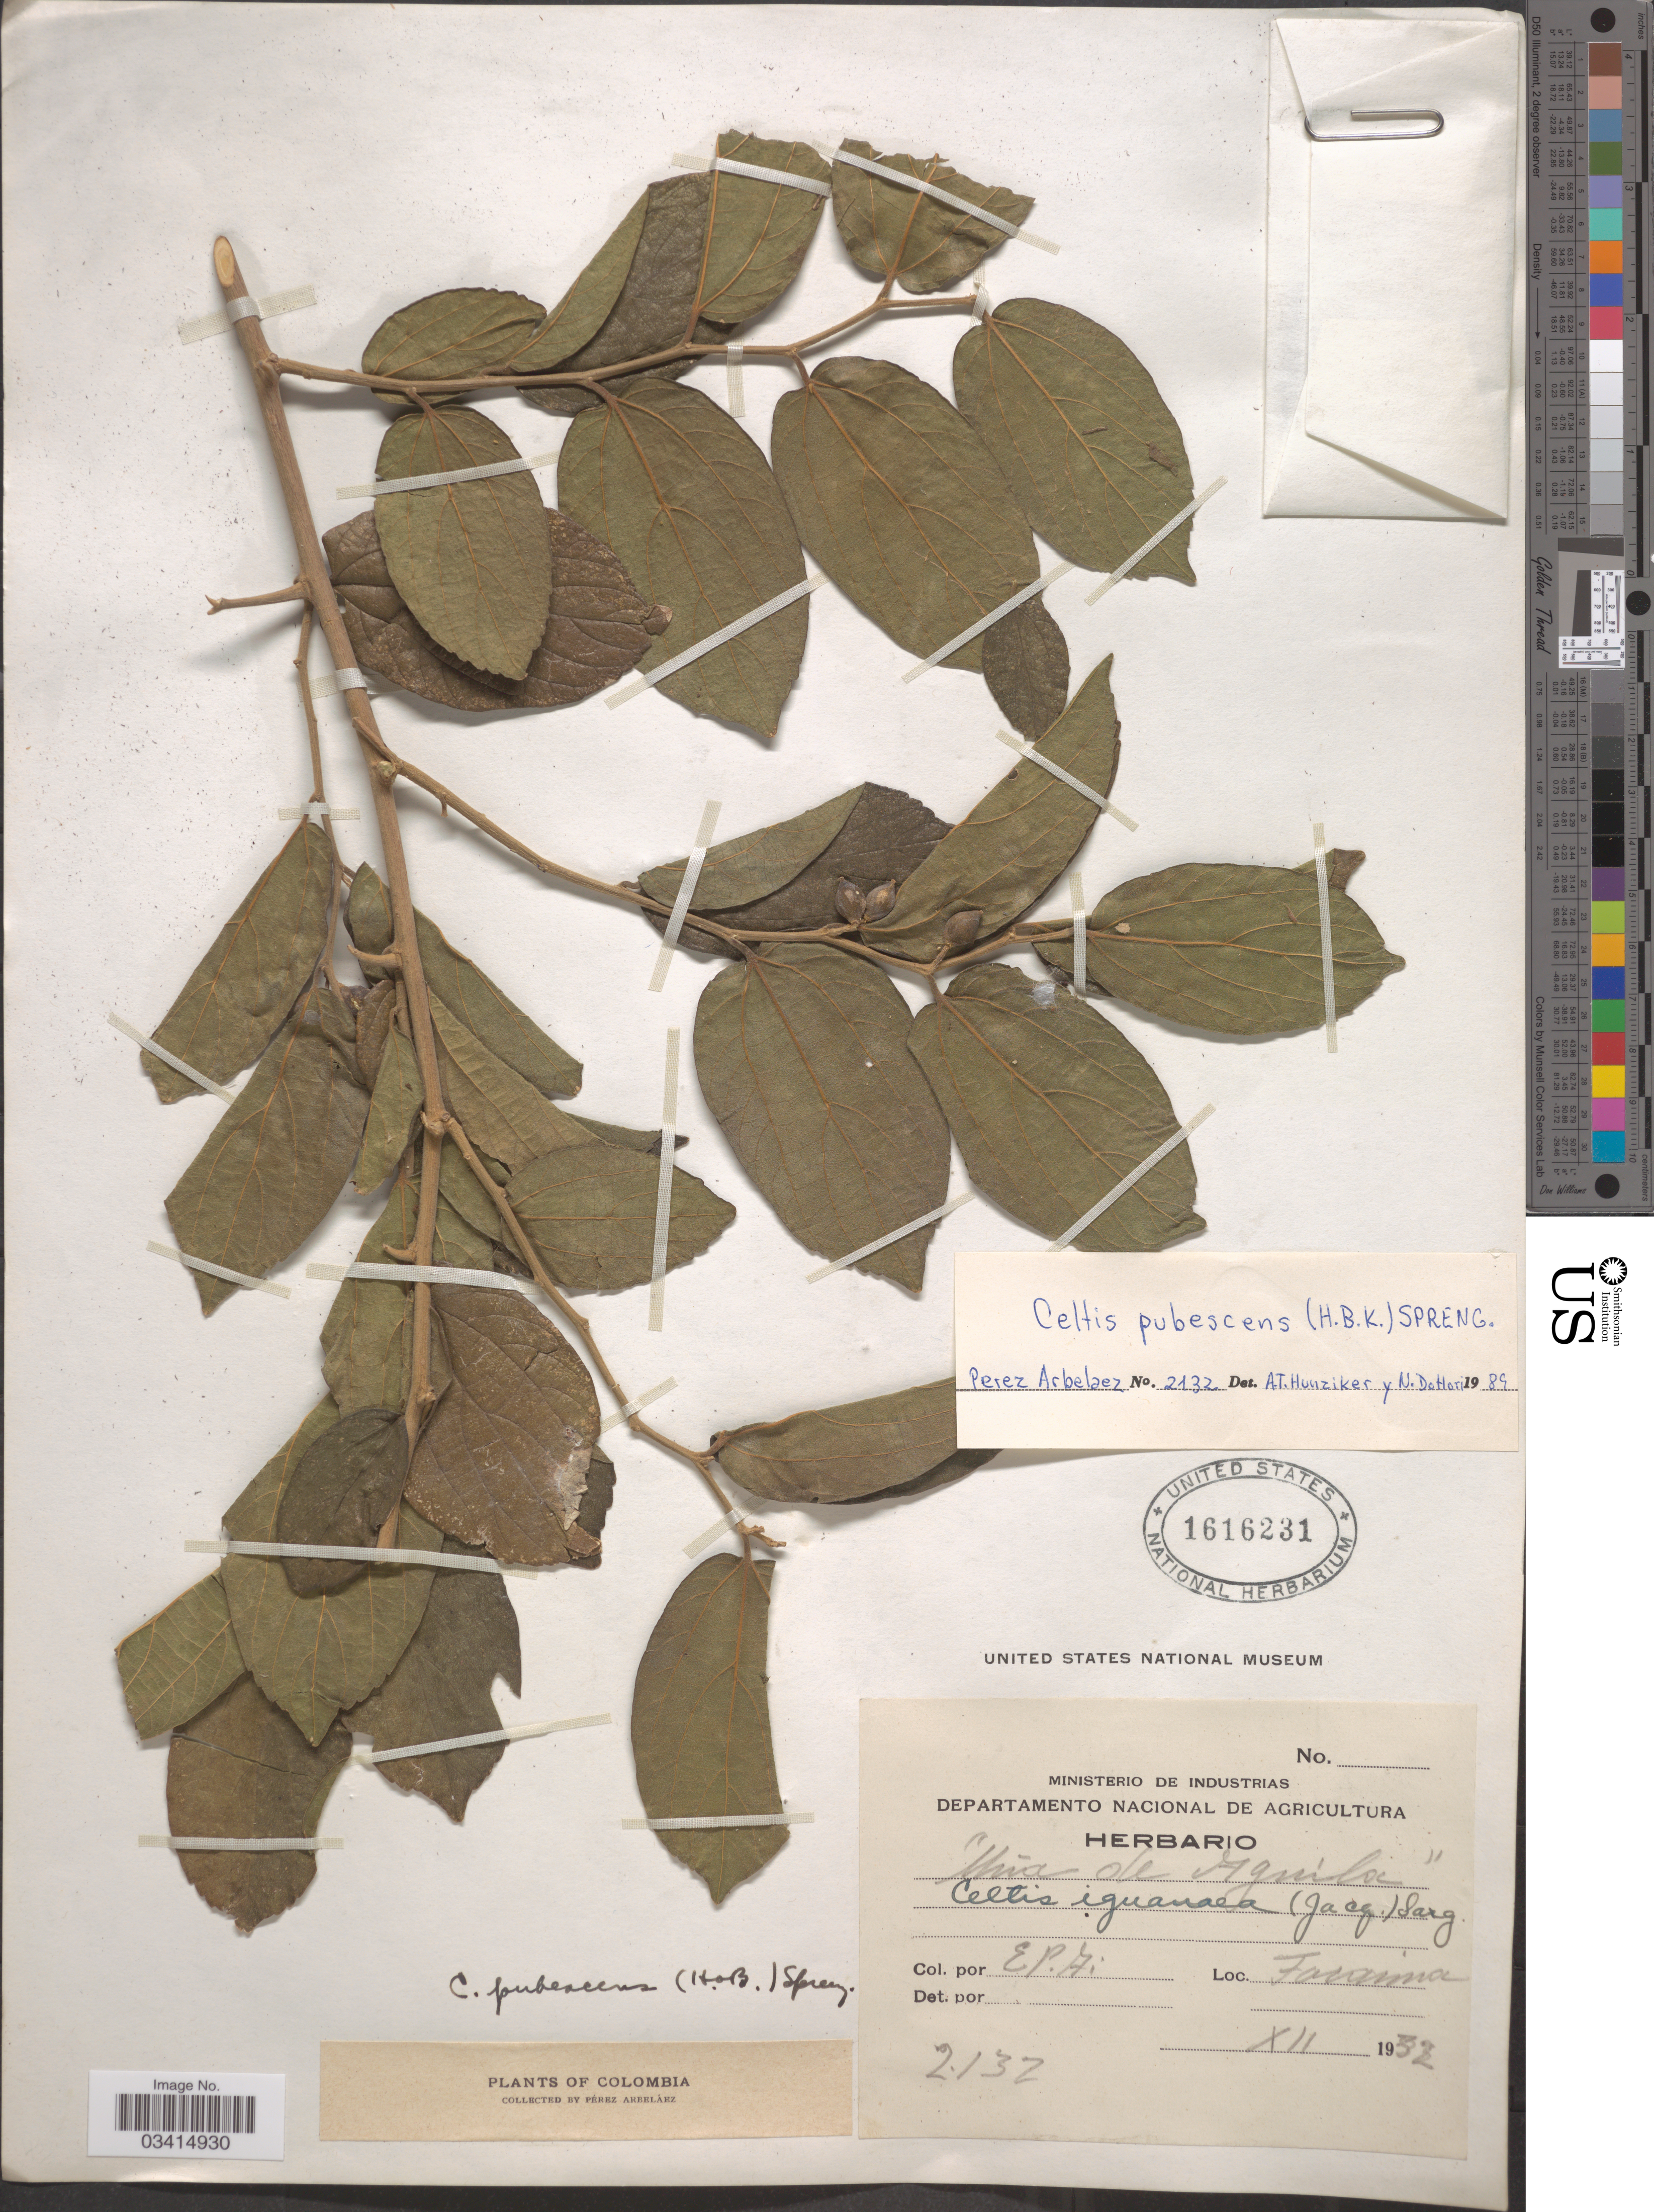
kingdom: Plantae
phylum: Tracheophyta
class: Magnoliopsida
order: Rosales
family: Cannabaceae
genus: Celtis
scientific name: Celtis pubescens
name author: (Kunth) Spreng.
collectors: E. Pérez Arbeláez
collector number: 2132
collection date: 1932-12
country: Colombia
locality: Tocaima.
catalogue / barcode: US 1616231